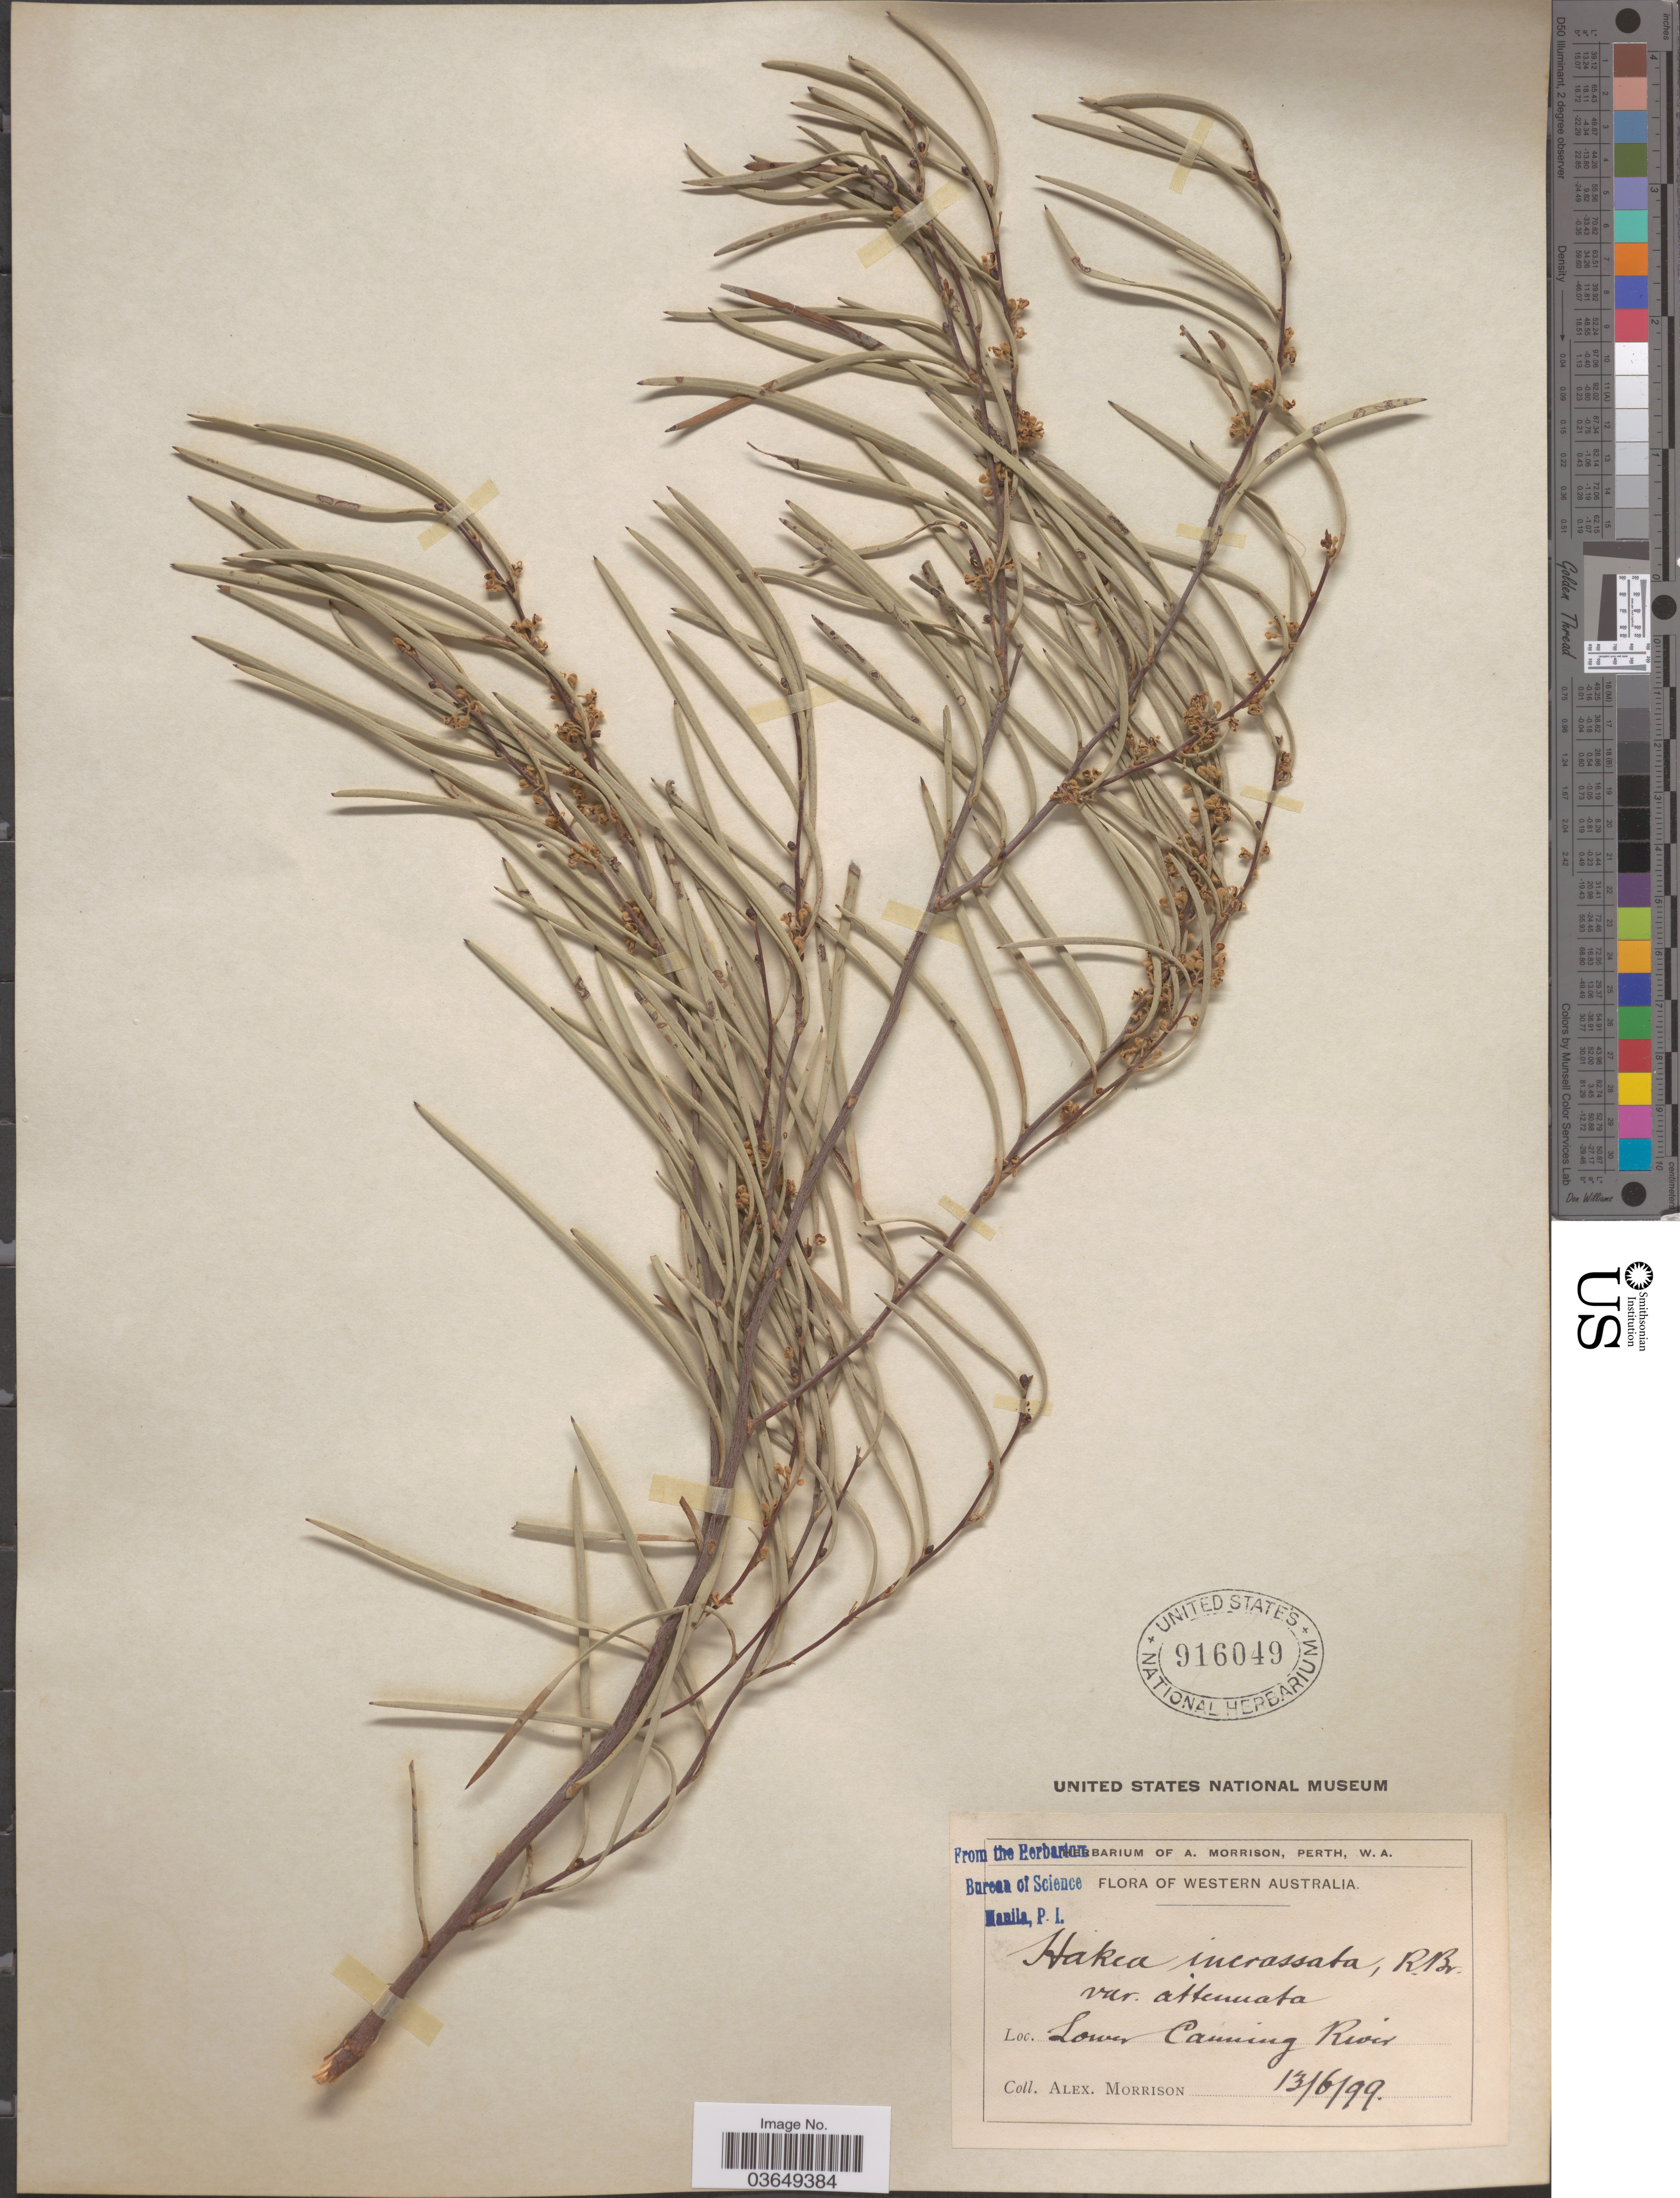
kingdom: Plantae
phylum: Tracheophyta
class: Magnoliopsida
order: Proteales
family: Proteaceae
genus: Hakea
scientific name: Hakea incrassata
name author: R. Br.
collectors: A. Morrison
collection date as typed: Transcribed d/m/y: 13/6/99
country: Australia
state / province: Western Australia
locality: Lower Canning River.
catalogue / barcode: US 916049